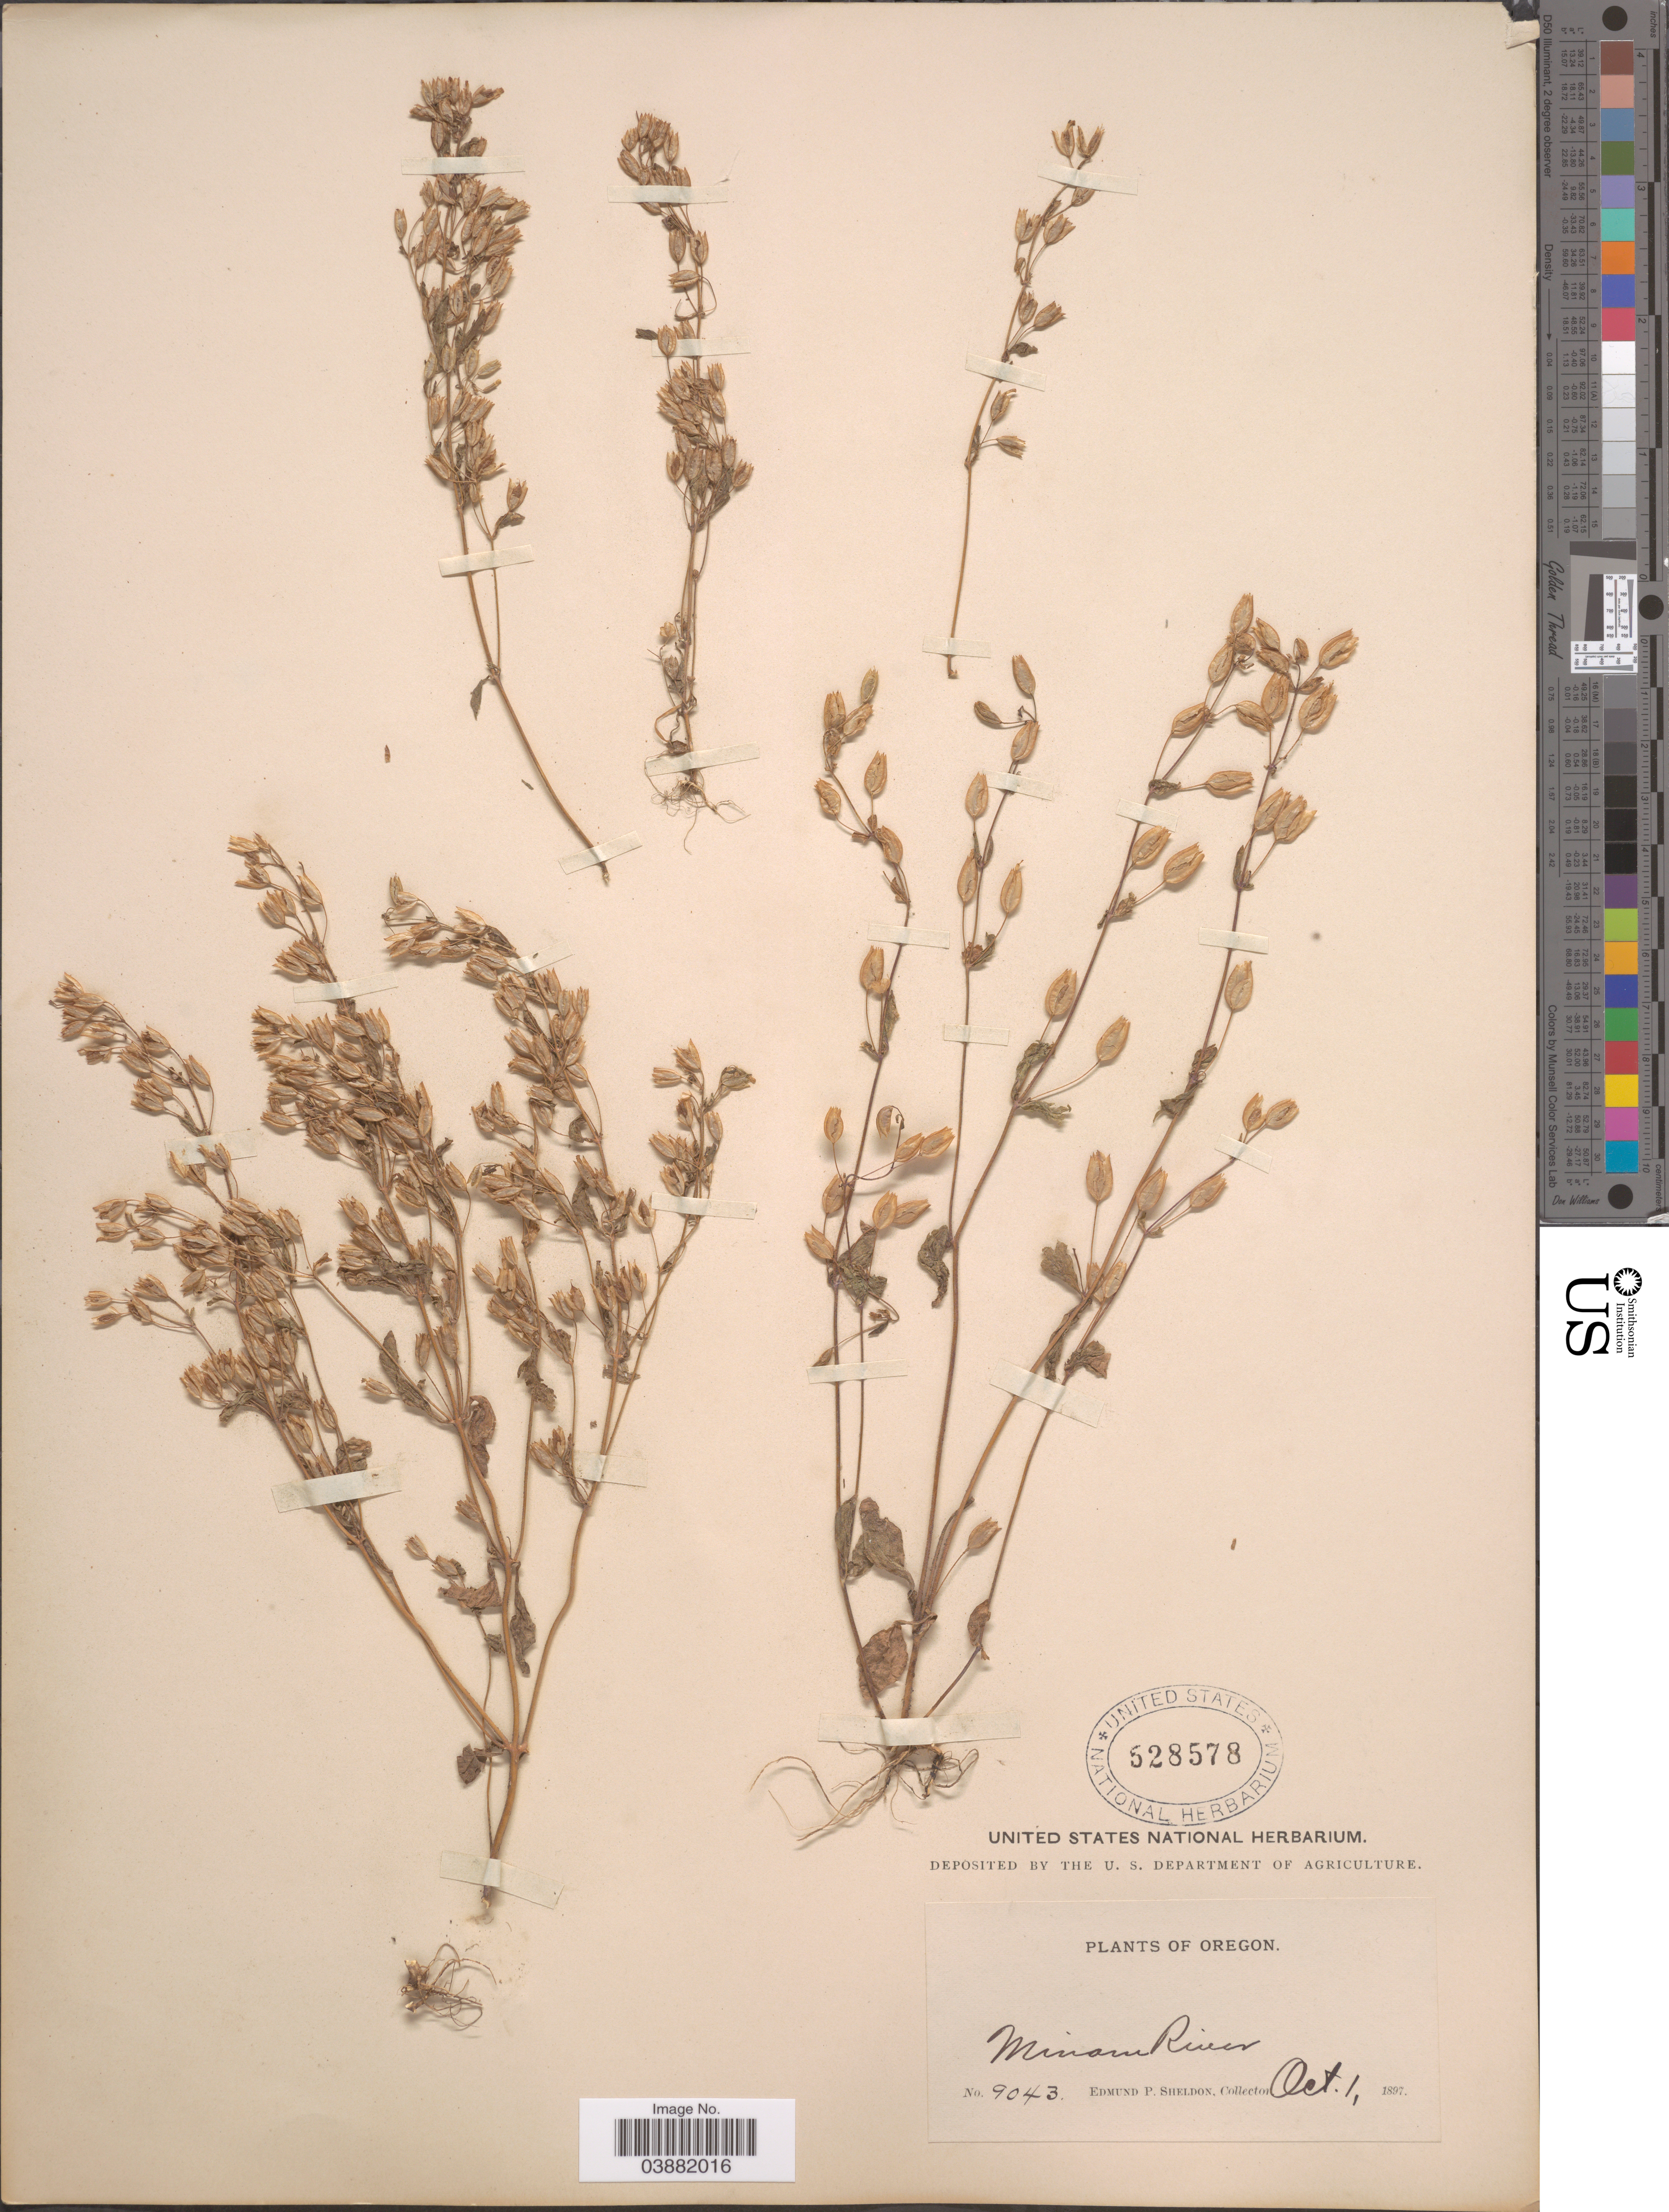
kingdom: Plantae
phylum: Tracheophyta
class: Magnoliopsida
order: Lamiales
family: Phrymaceae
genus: Mimulus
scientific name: Mimulus latidens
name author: Greene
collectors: E. P. Sheldon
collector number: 9043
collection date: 1897-10-01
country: United States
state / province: Oregon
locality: Minam River.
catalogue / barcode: US 528578